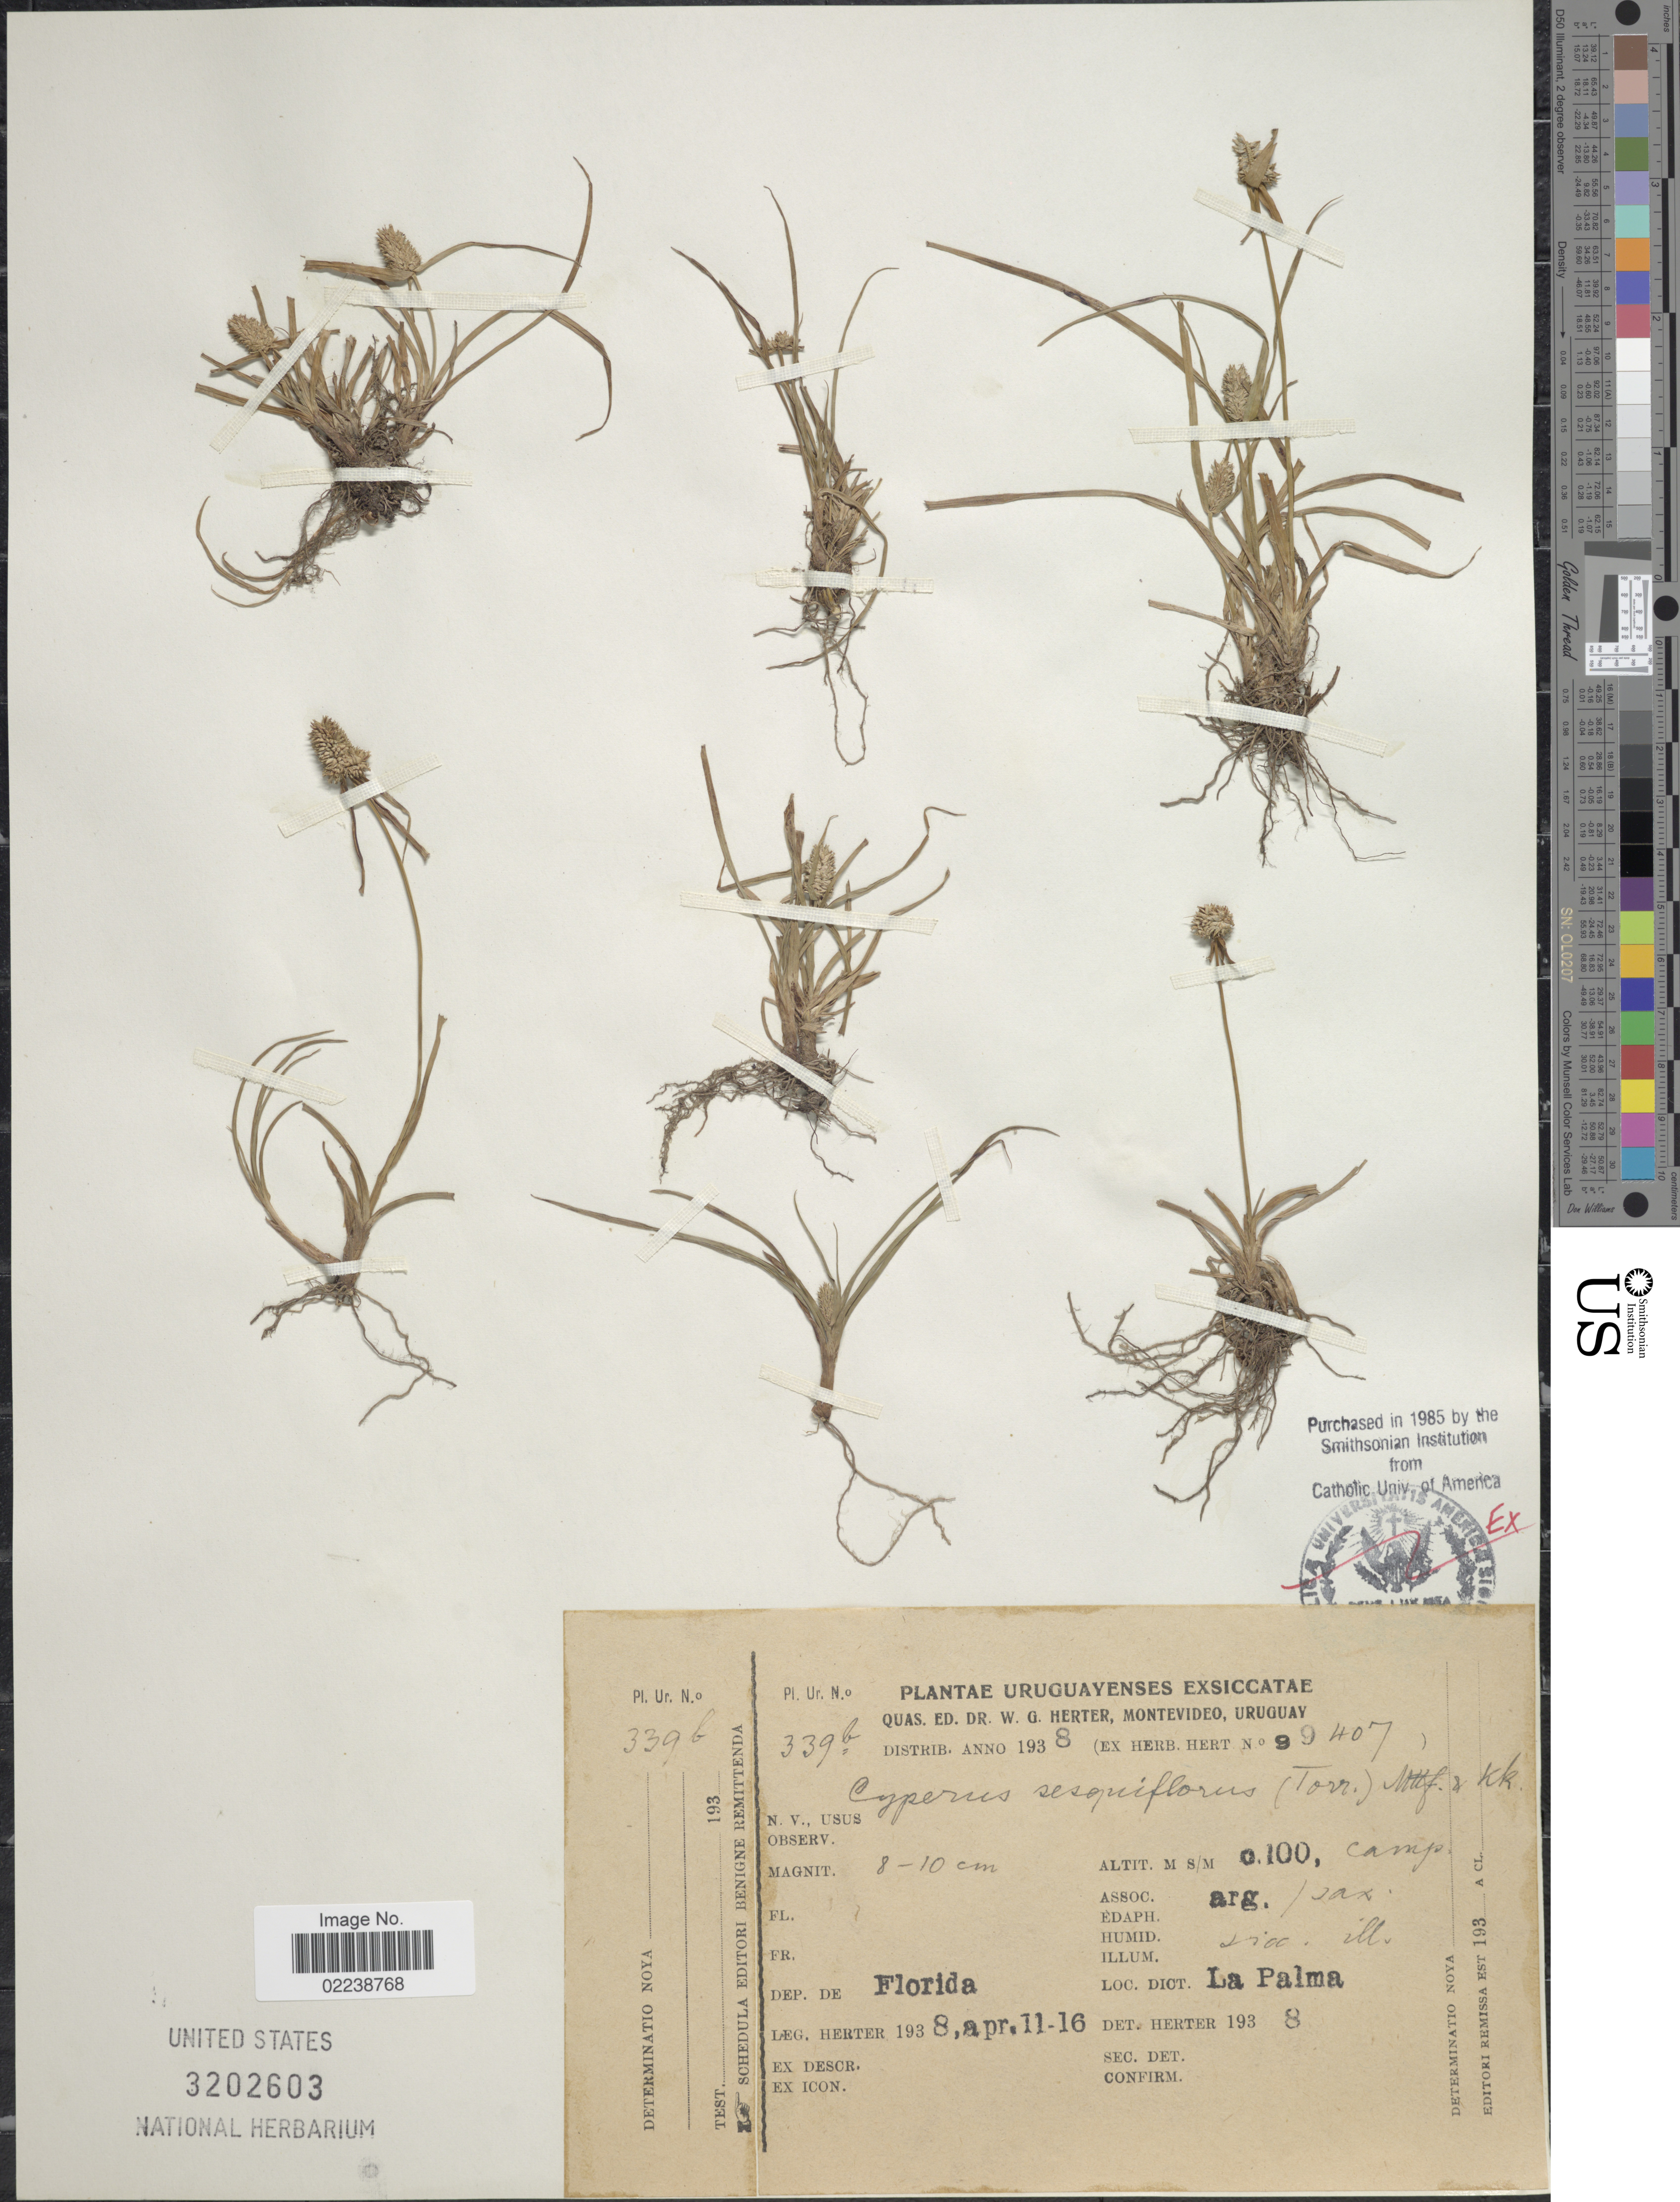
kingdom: Plantae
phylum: Tracheophyta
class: Liliopsida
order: Poales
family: Cyperaceae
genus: Cyperus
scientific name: Cyperus sesquiflorus subsp. sesquiflorus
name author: (Torr.) Mattf. & Kük.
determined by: Strong, M. T., (US), Smithsonian Institution - National Museum of Natural History (UNITED STATES)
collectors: W. G. Herter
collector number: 339b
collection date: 1938-04-11/1938-04-16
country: Uruguay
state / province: Florida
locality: La Palma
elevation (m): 100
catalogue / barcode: US 3202603